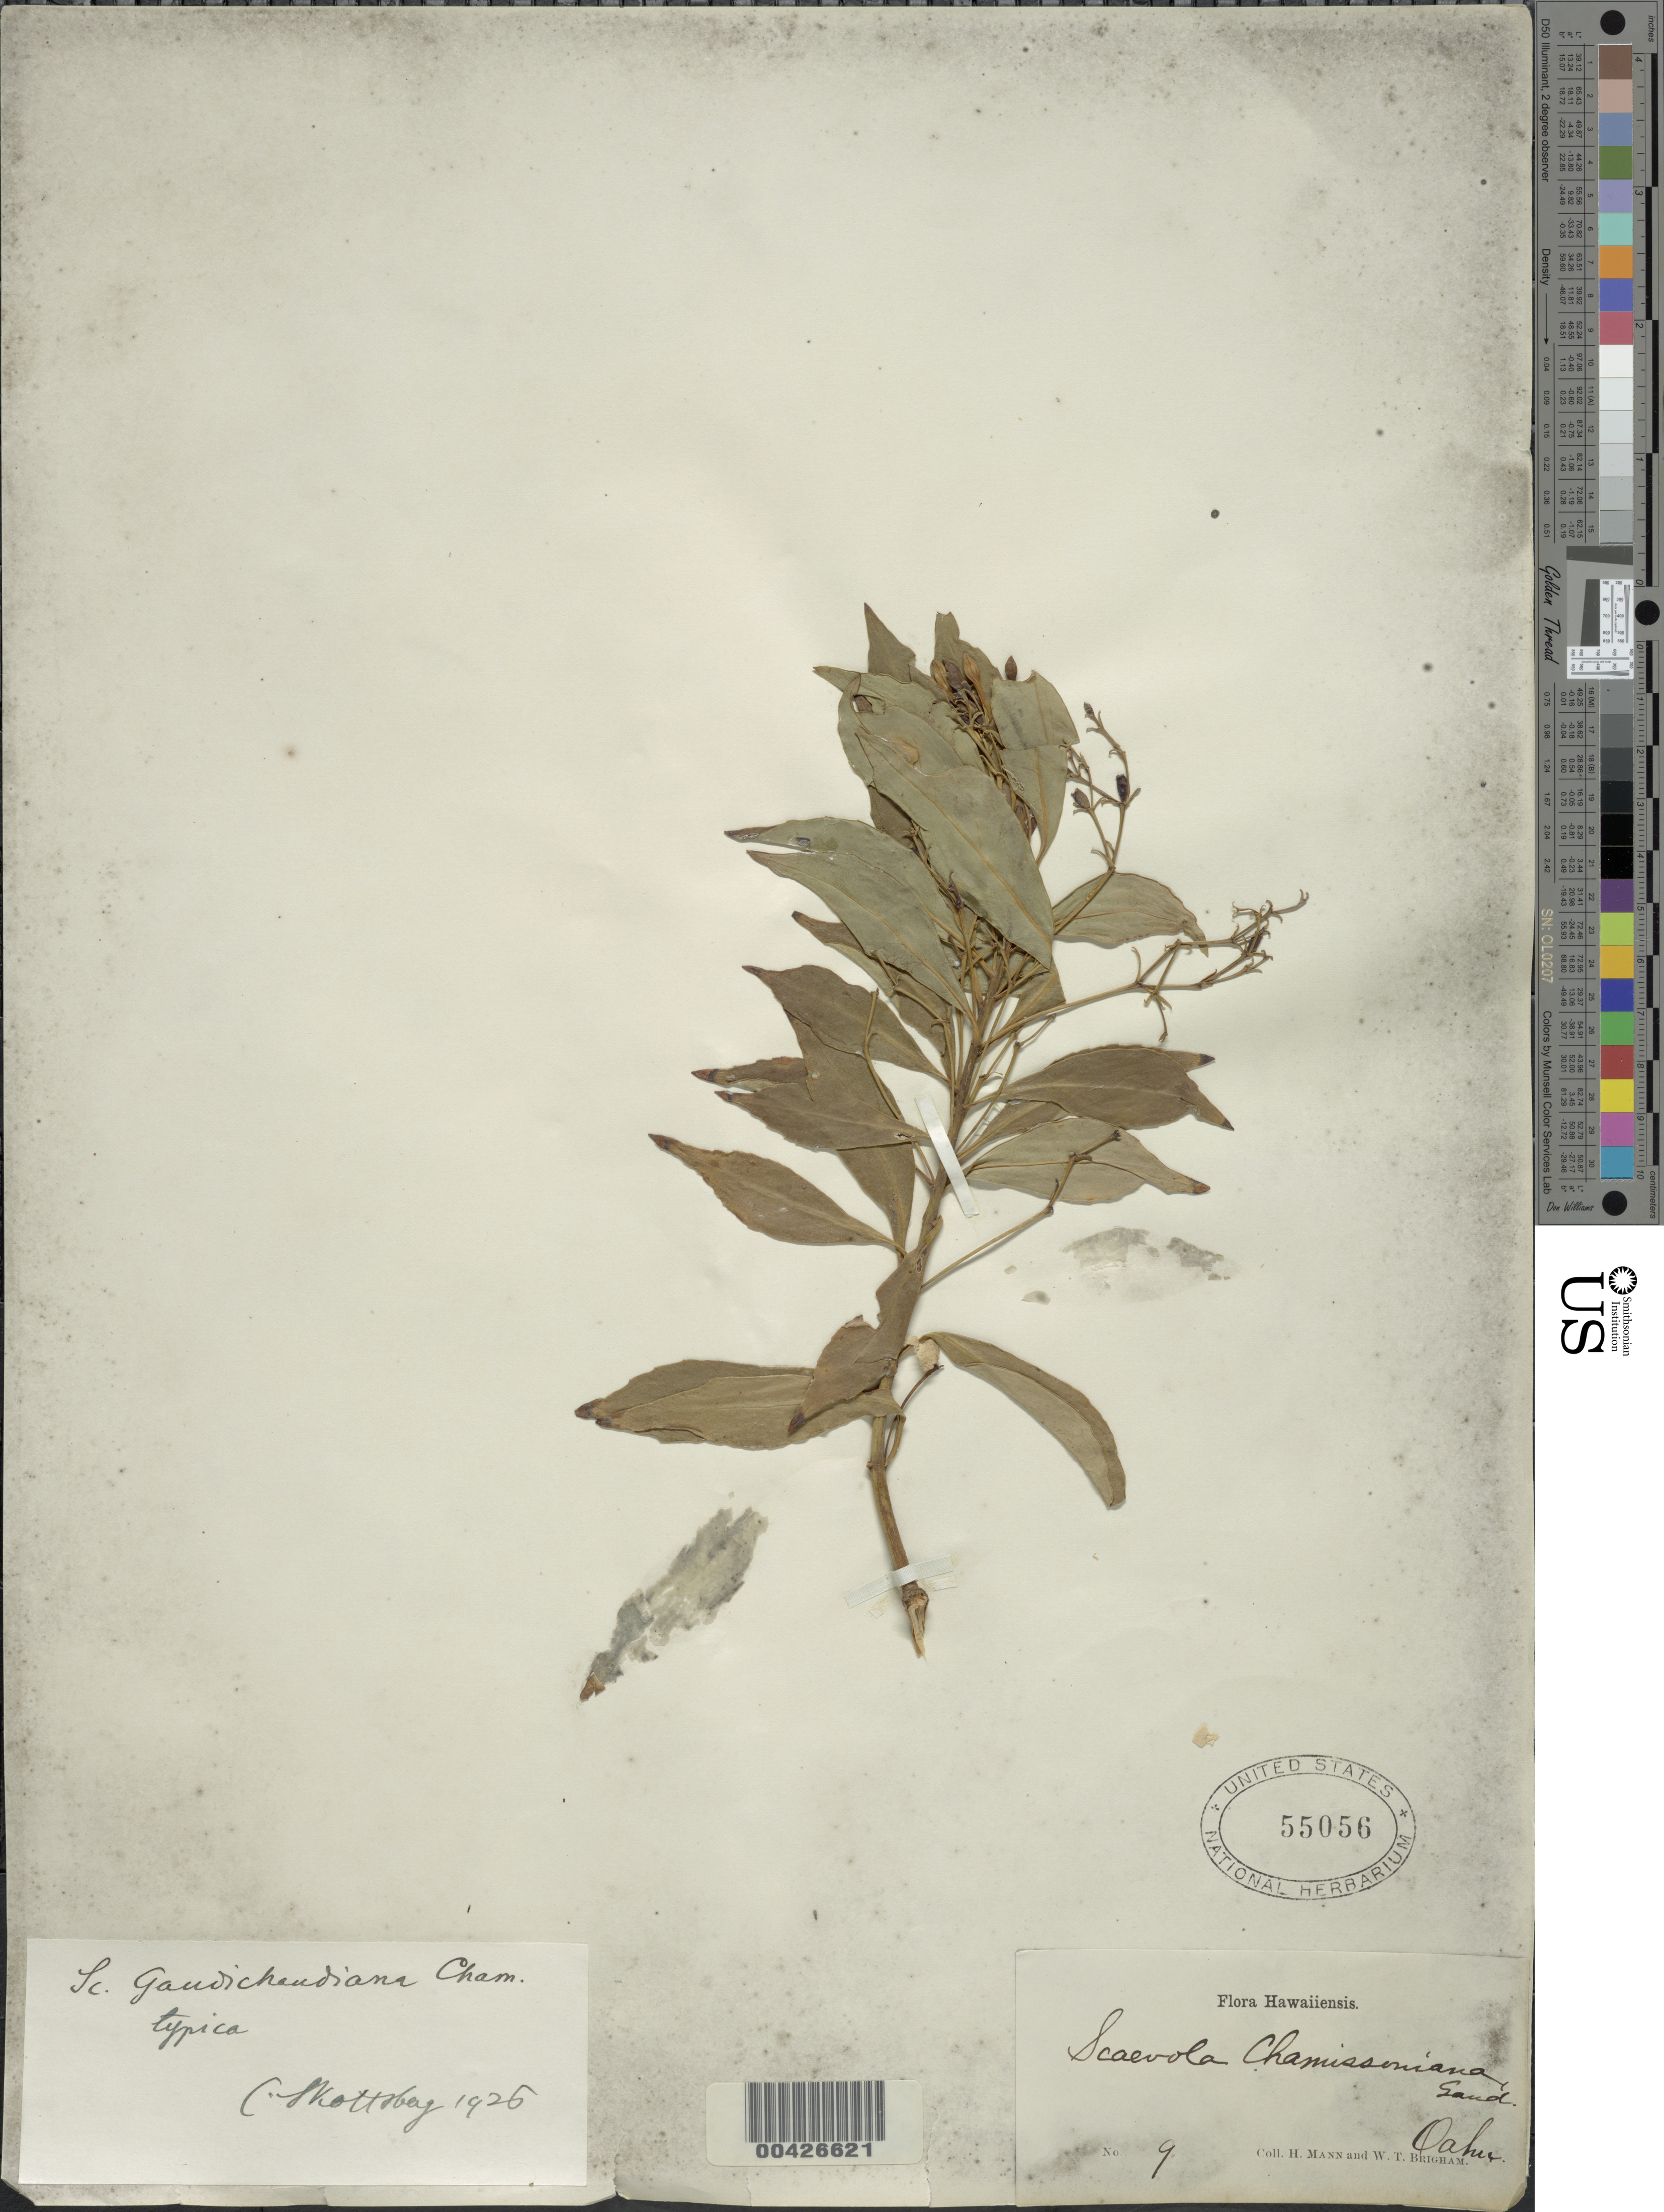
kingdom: Plantae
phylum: Tracheophyta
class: Magnoliopsida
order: Asterales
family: Goodeniaceae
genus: Scaevola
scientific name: Scaevola gaudichaudiana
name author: Cham.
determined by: Mottsberg, C.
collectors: H. Mann & W. T. Brigham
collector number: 9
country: United States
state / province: Hawaii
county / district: Honolulu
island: Oahu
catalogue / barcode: US 55056